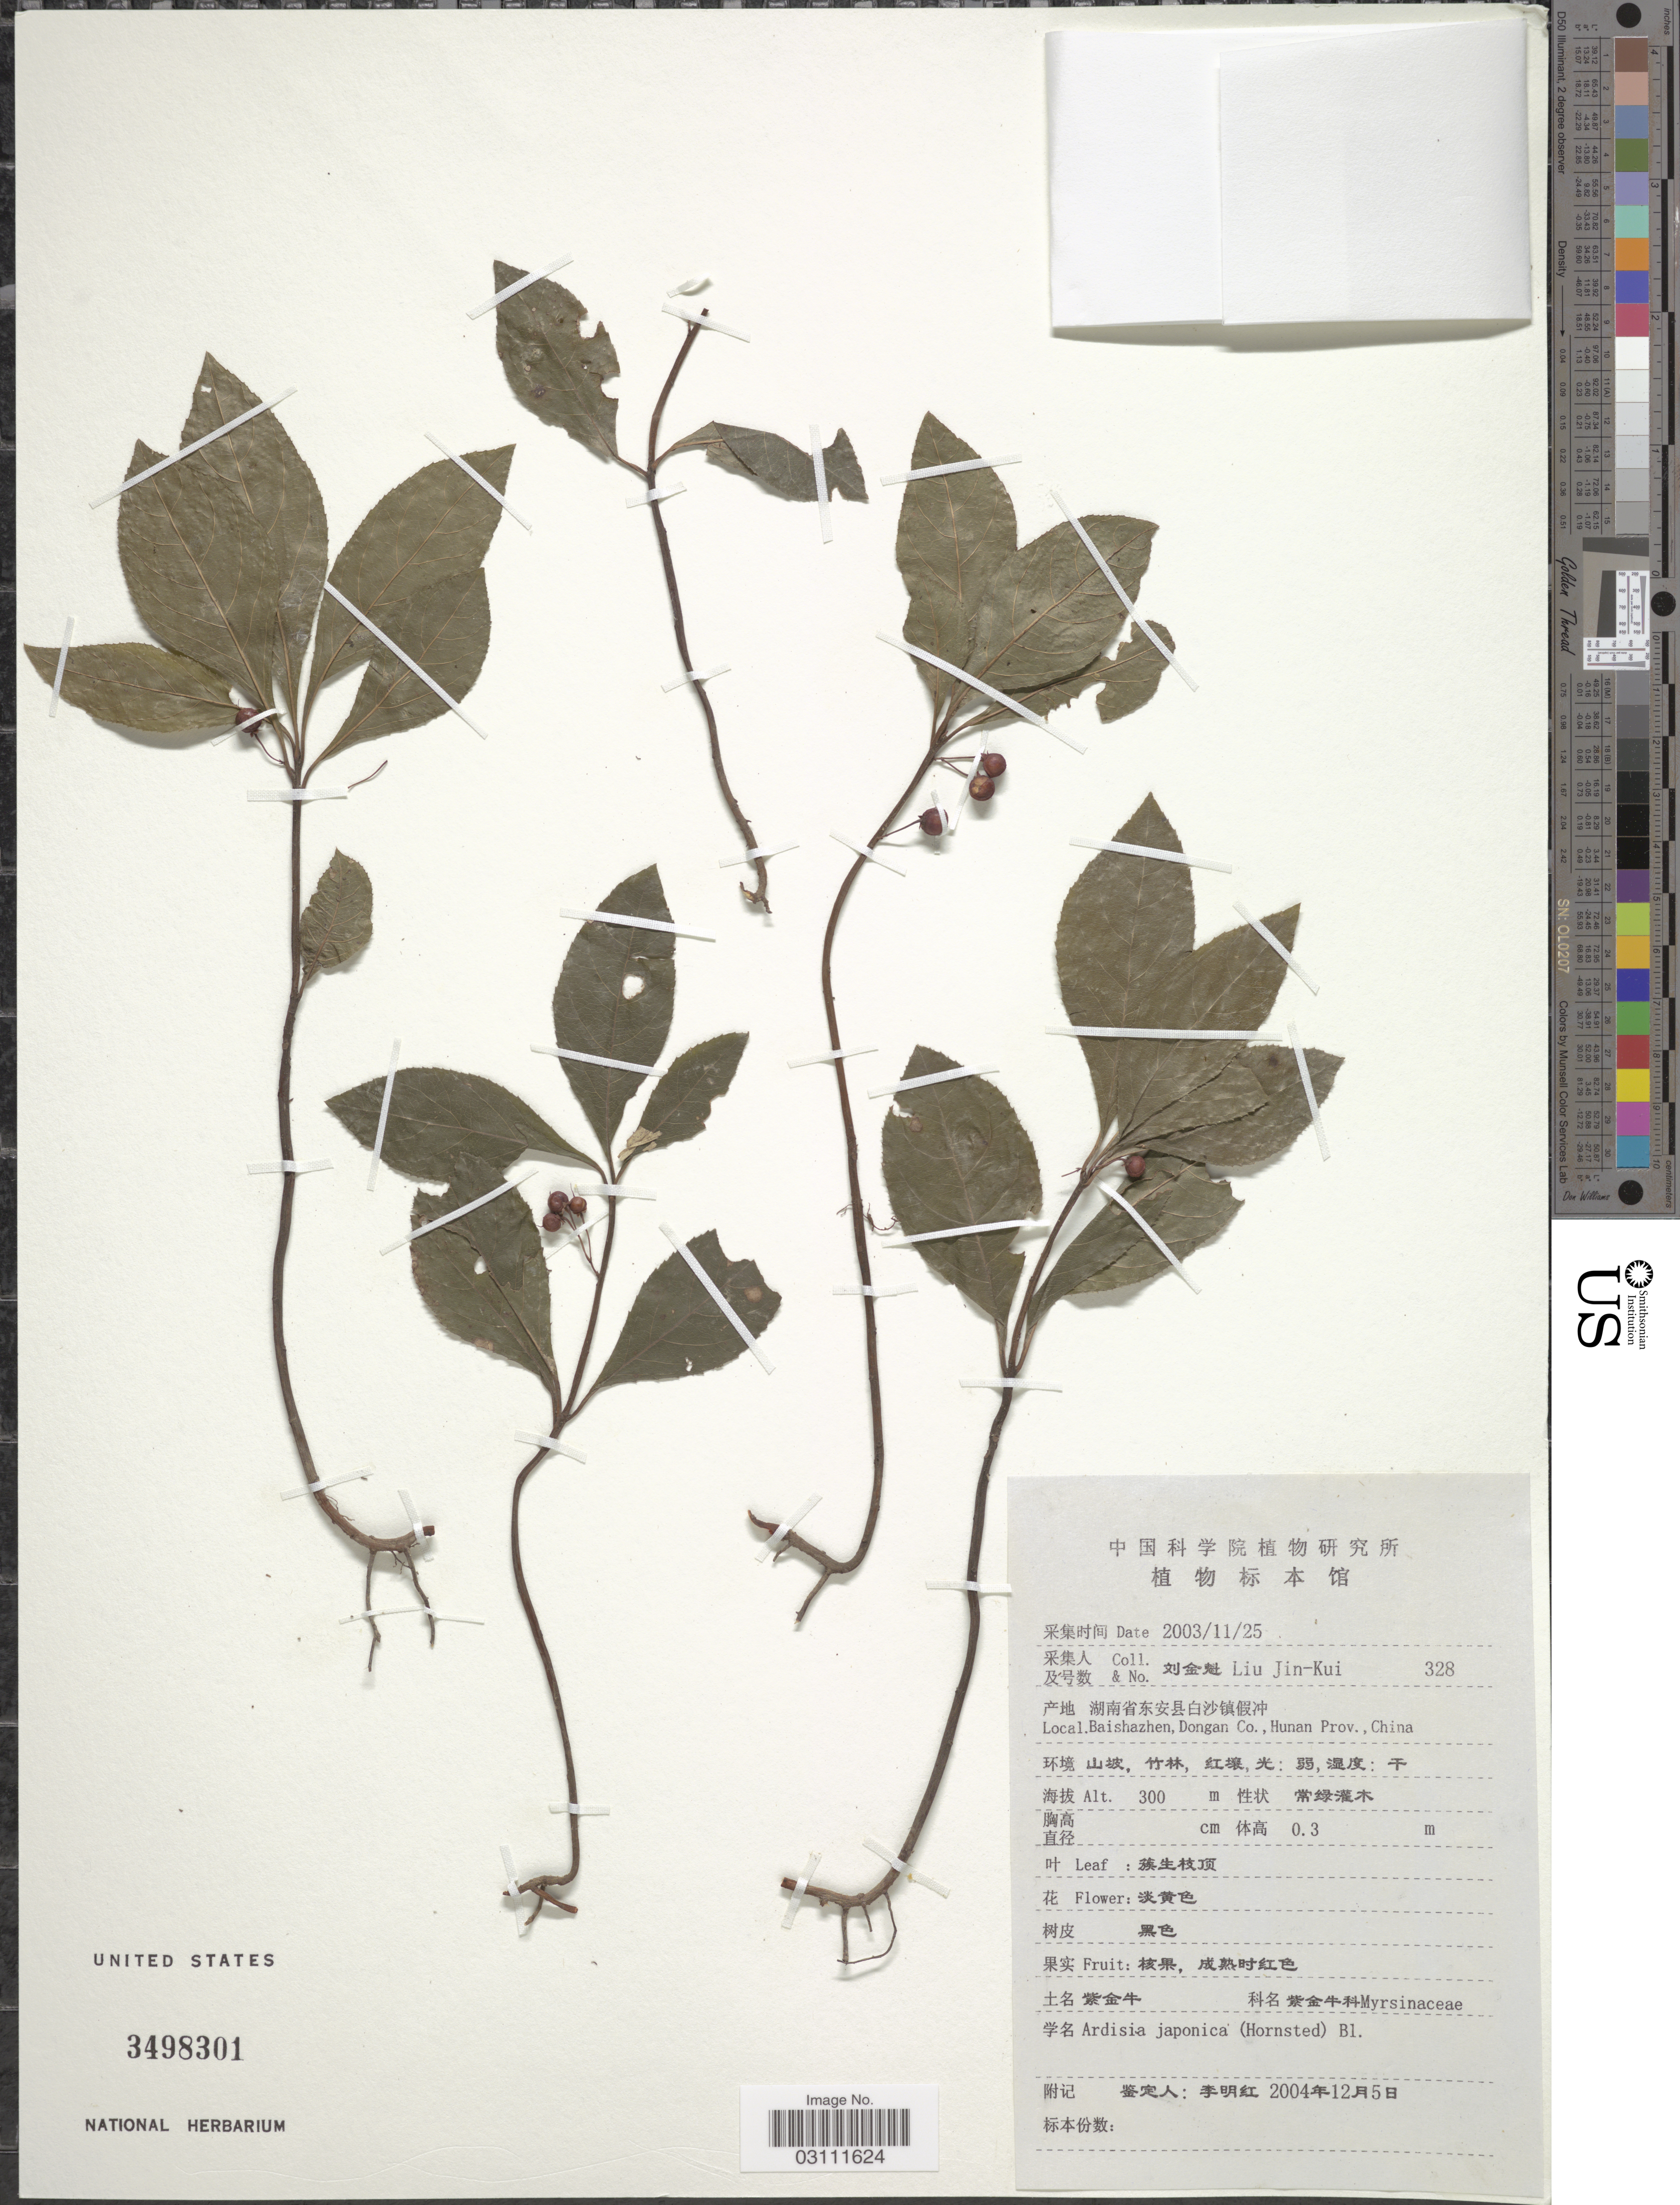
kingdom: Plantae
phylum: Tracheophyta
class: Magnoliopsida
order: Ericales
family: Primulaceae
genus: Ardisia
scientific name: Ardisia japonica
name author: (Thunb.) Blume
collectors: Liu Jin-Kui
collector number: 328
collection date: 2003-11-25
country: China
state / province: Hunan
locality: Baishazhen, Dongan Co., Hunan Prov., China.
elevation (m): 300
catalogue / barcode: US 3498301